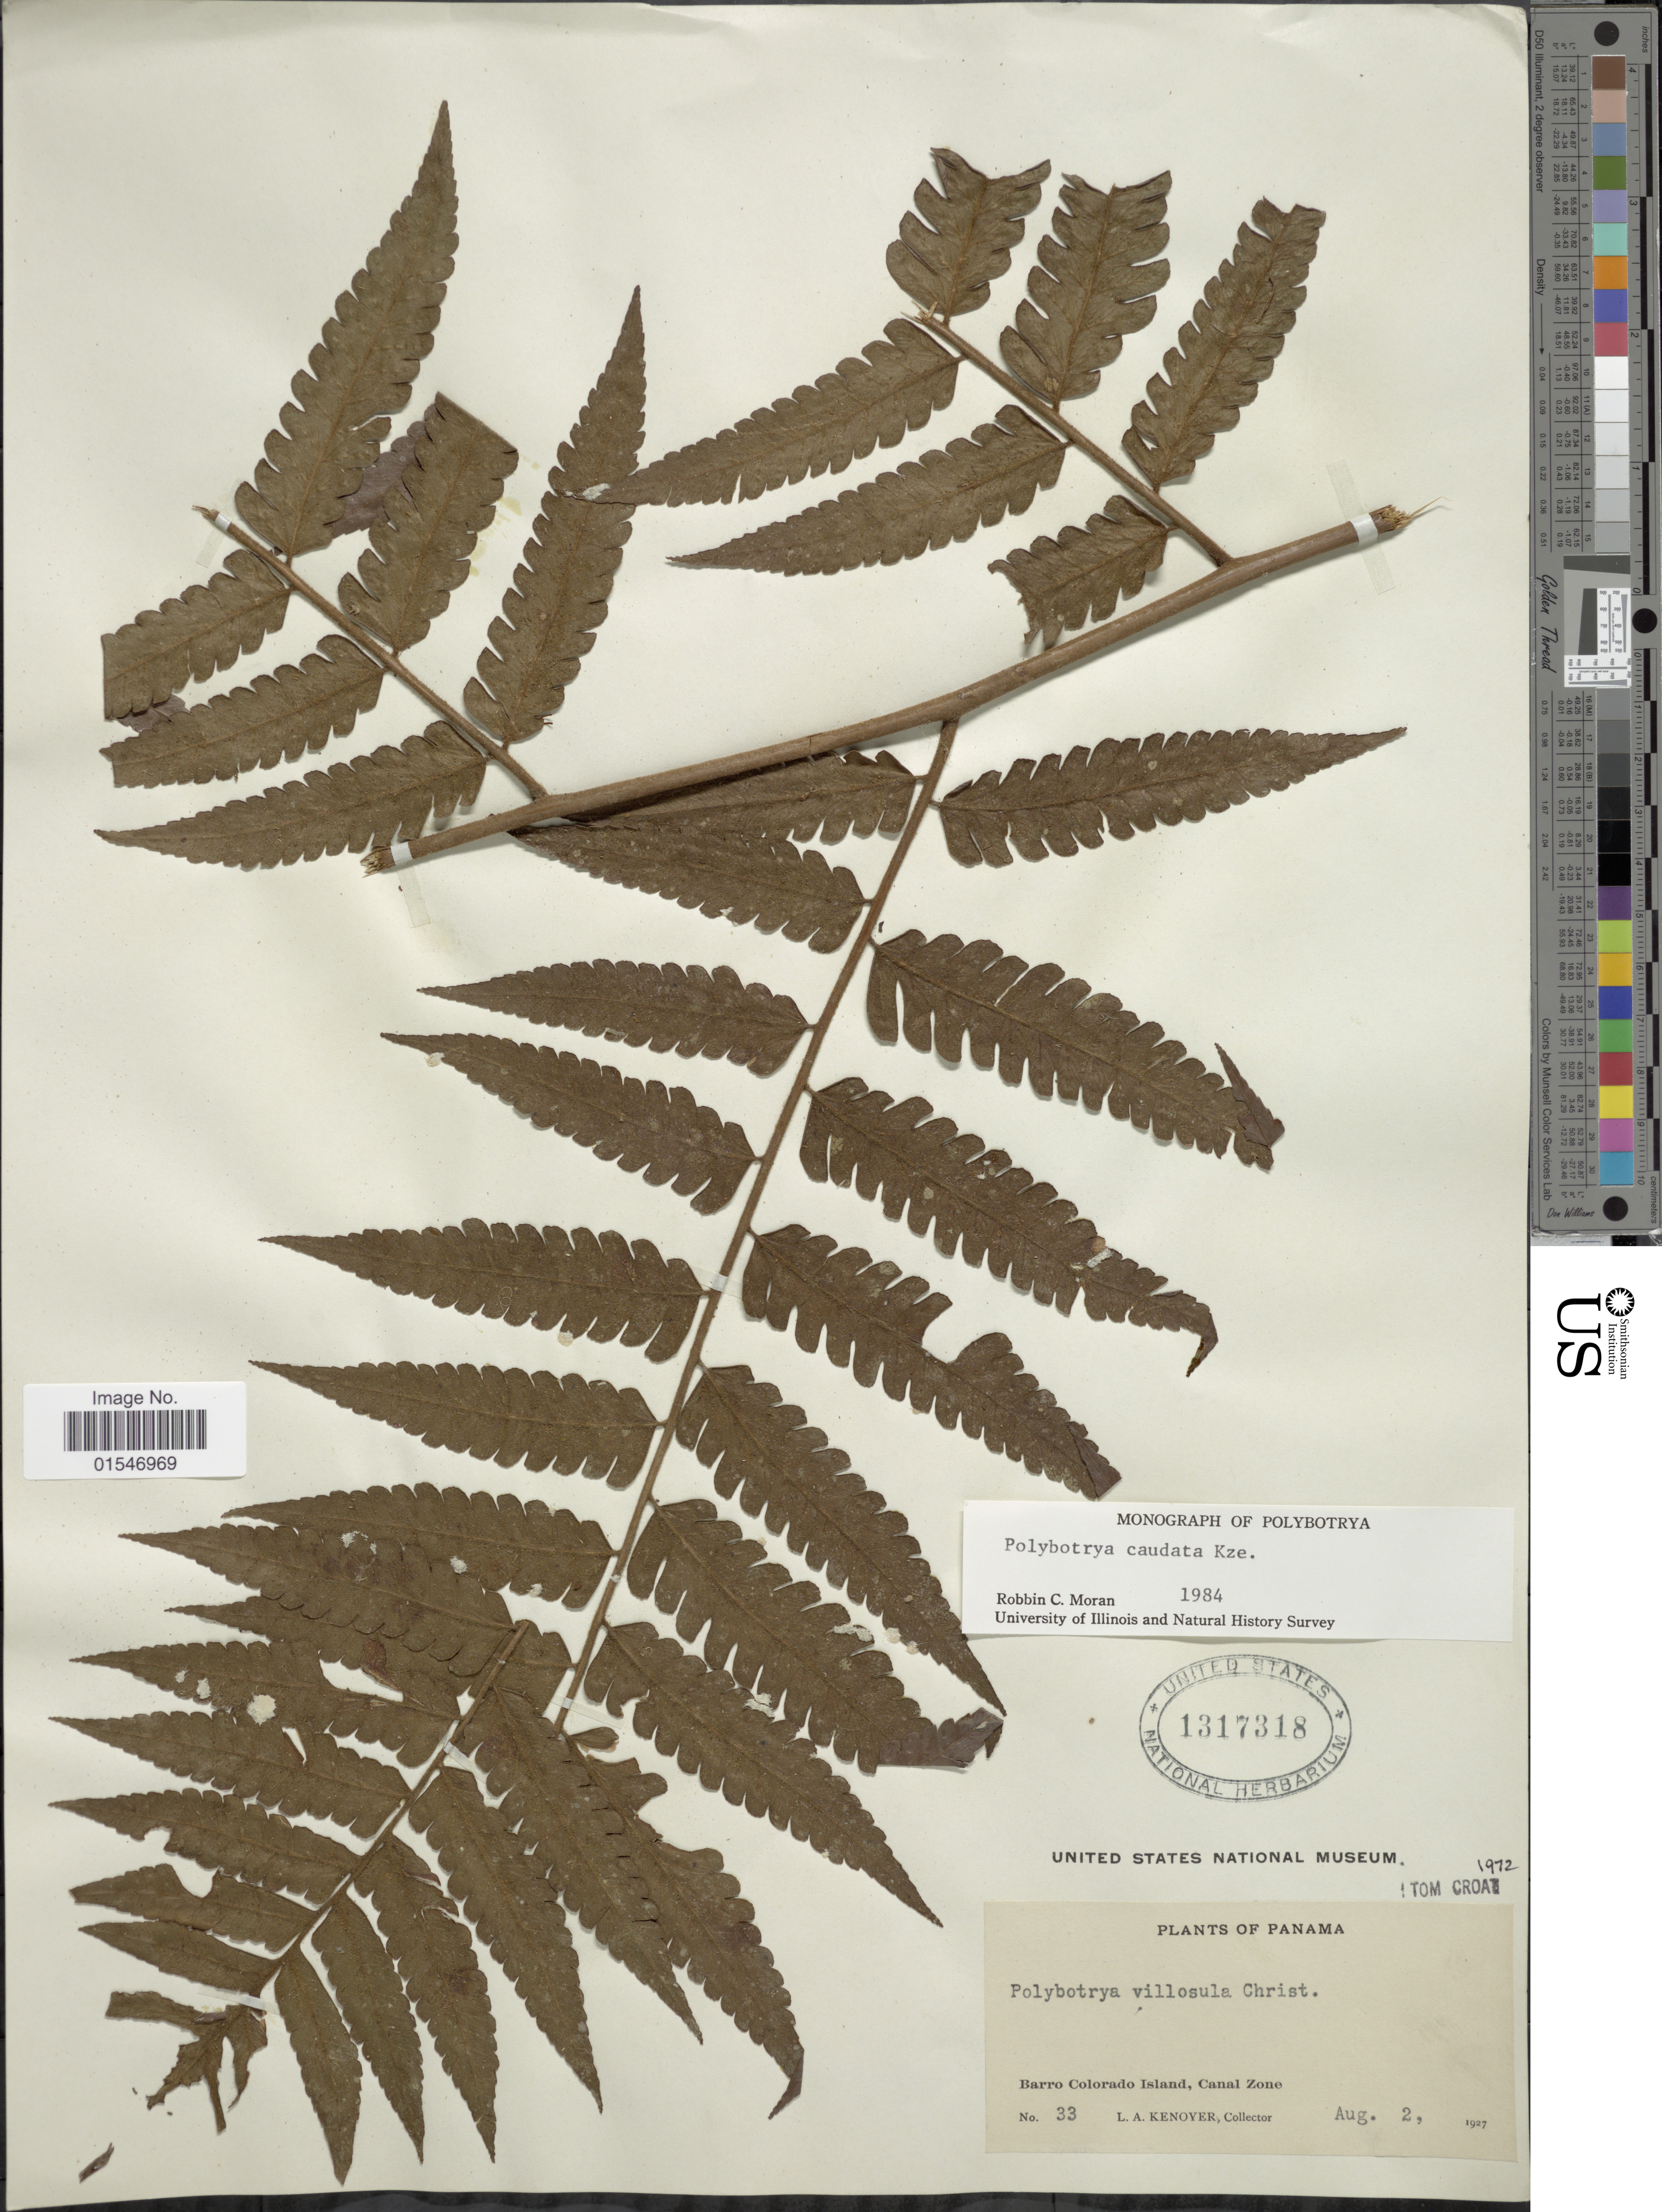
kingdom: Plantae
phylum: Tracheophyta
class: Polypodiopsida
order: Polypodiales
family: Dryopteridaceae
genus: Polybotrya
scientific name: Polybotrya caudata f. caudata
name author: Kunze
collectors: L. Kenover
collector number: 33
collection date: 1927-08-02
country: Panama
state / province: Panamá Oeste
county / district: Canal Zone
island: Barro Colorado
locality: Barro Colorado Island, Canal Zone.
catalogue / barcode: US 1317318